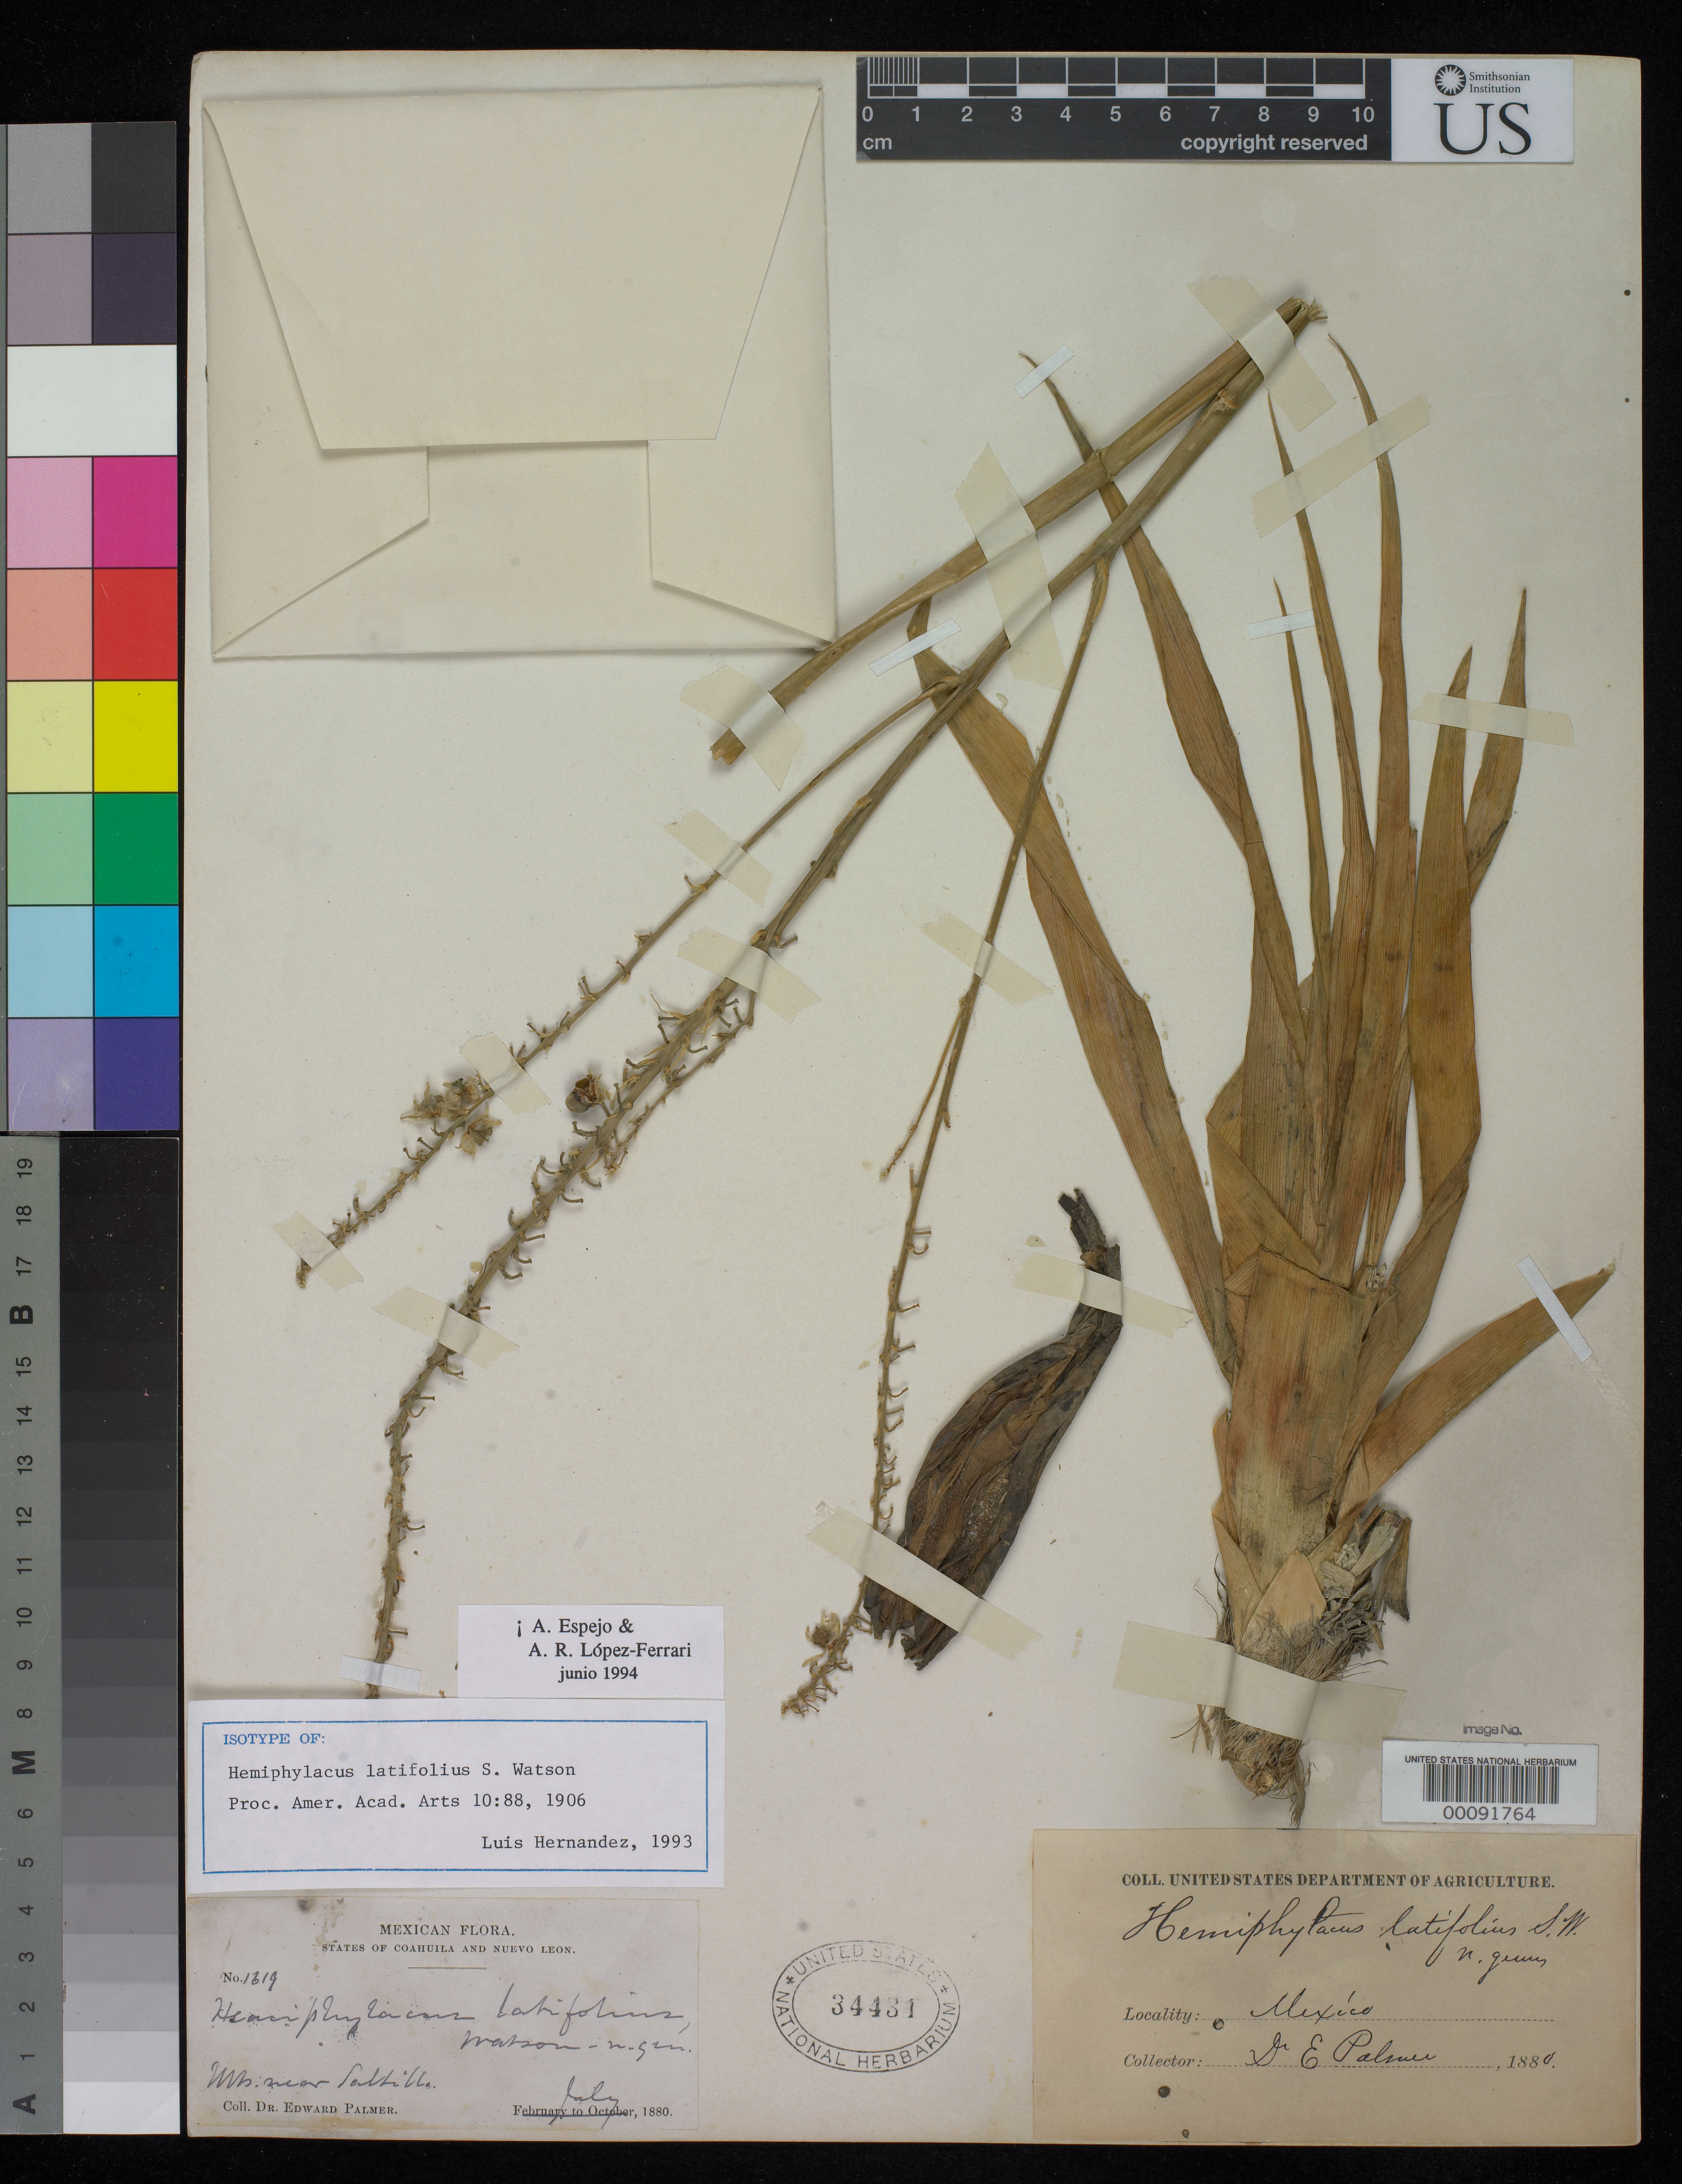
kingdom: Plantae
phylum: Tracheophyta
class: Liliopsida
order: Asparagales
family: Asparagaceae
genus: Hemiphylacus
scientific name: Hemiphylacus latifolius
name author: S. Watson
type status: Isotype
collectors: E. Palmer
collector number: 1319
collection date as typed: Jul 1880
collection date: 1880-07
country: Mexico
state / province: Coahuila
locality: Mountains near Saltillo.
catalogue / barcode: US 34431